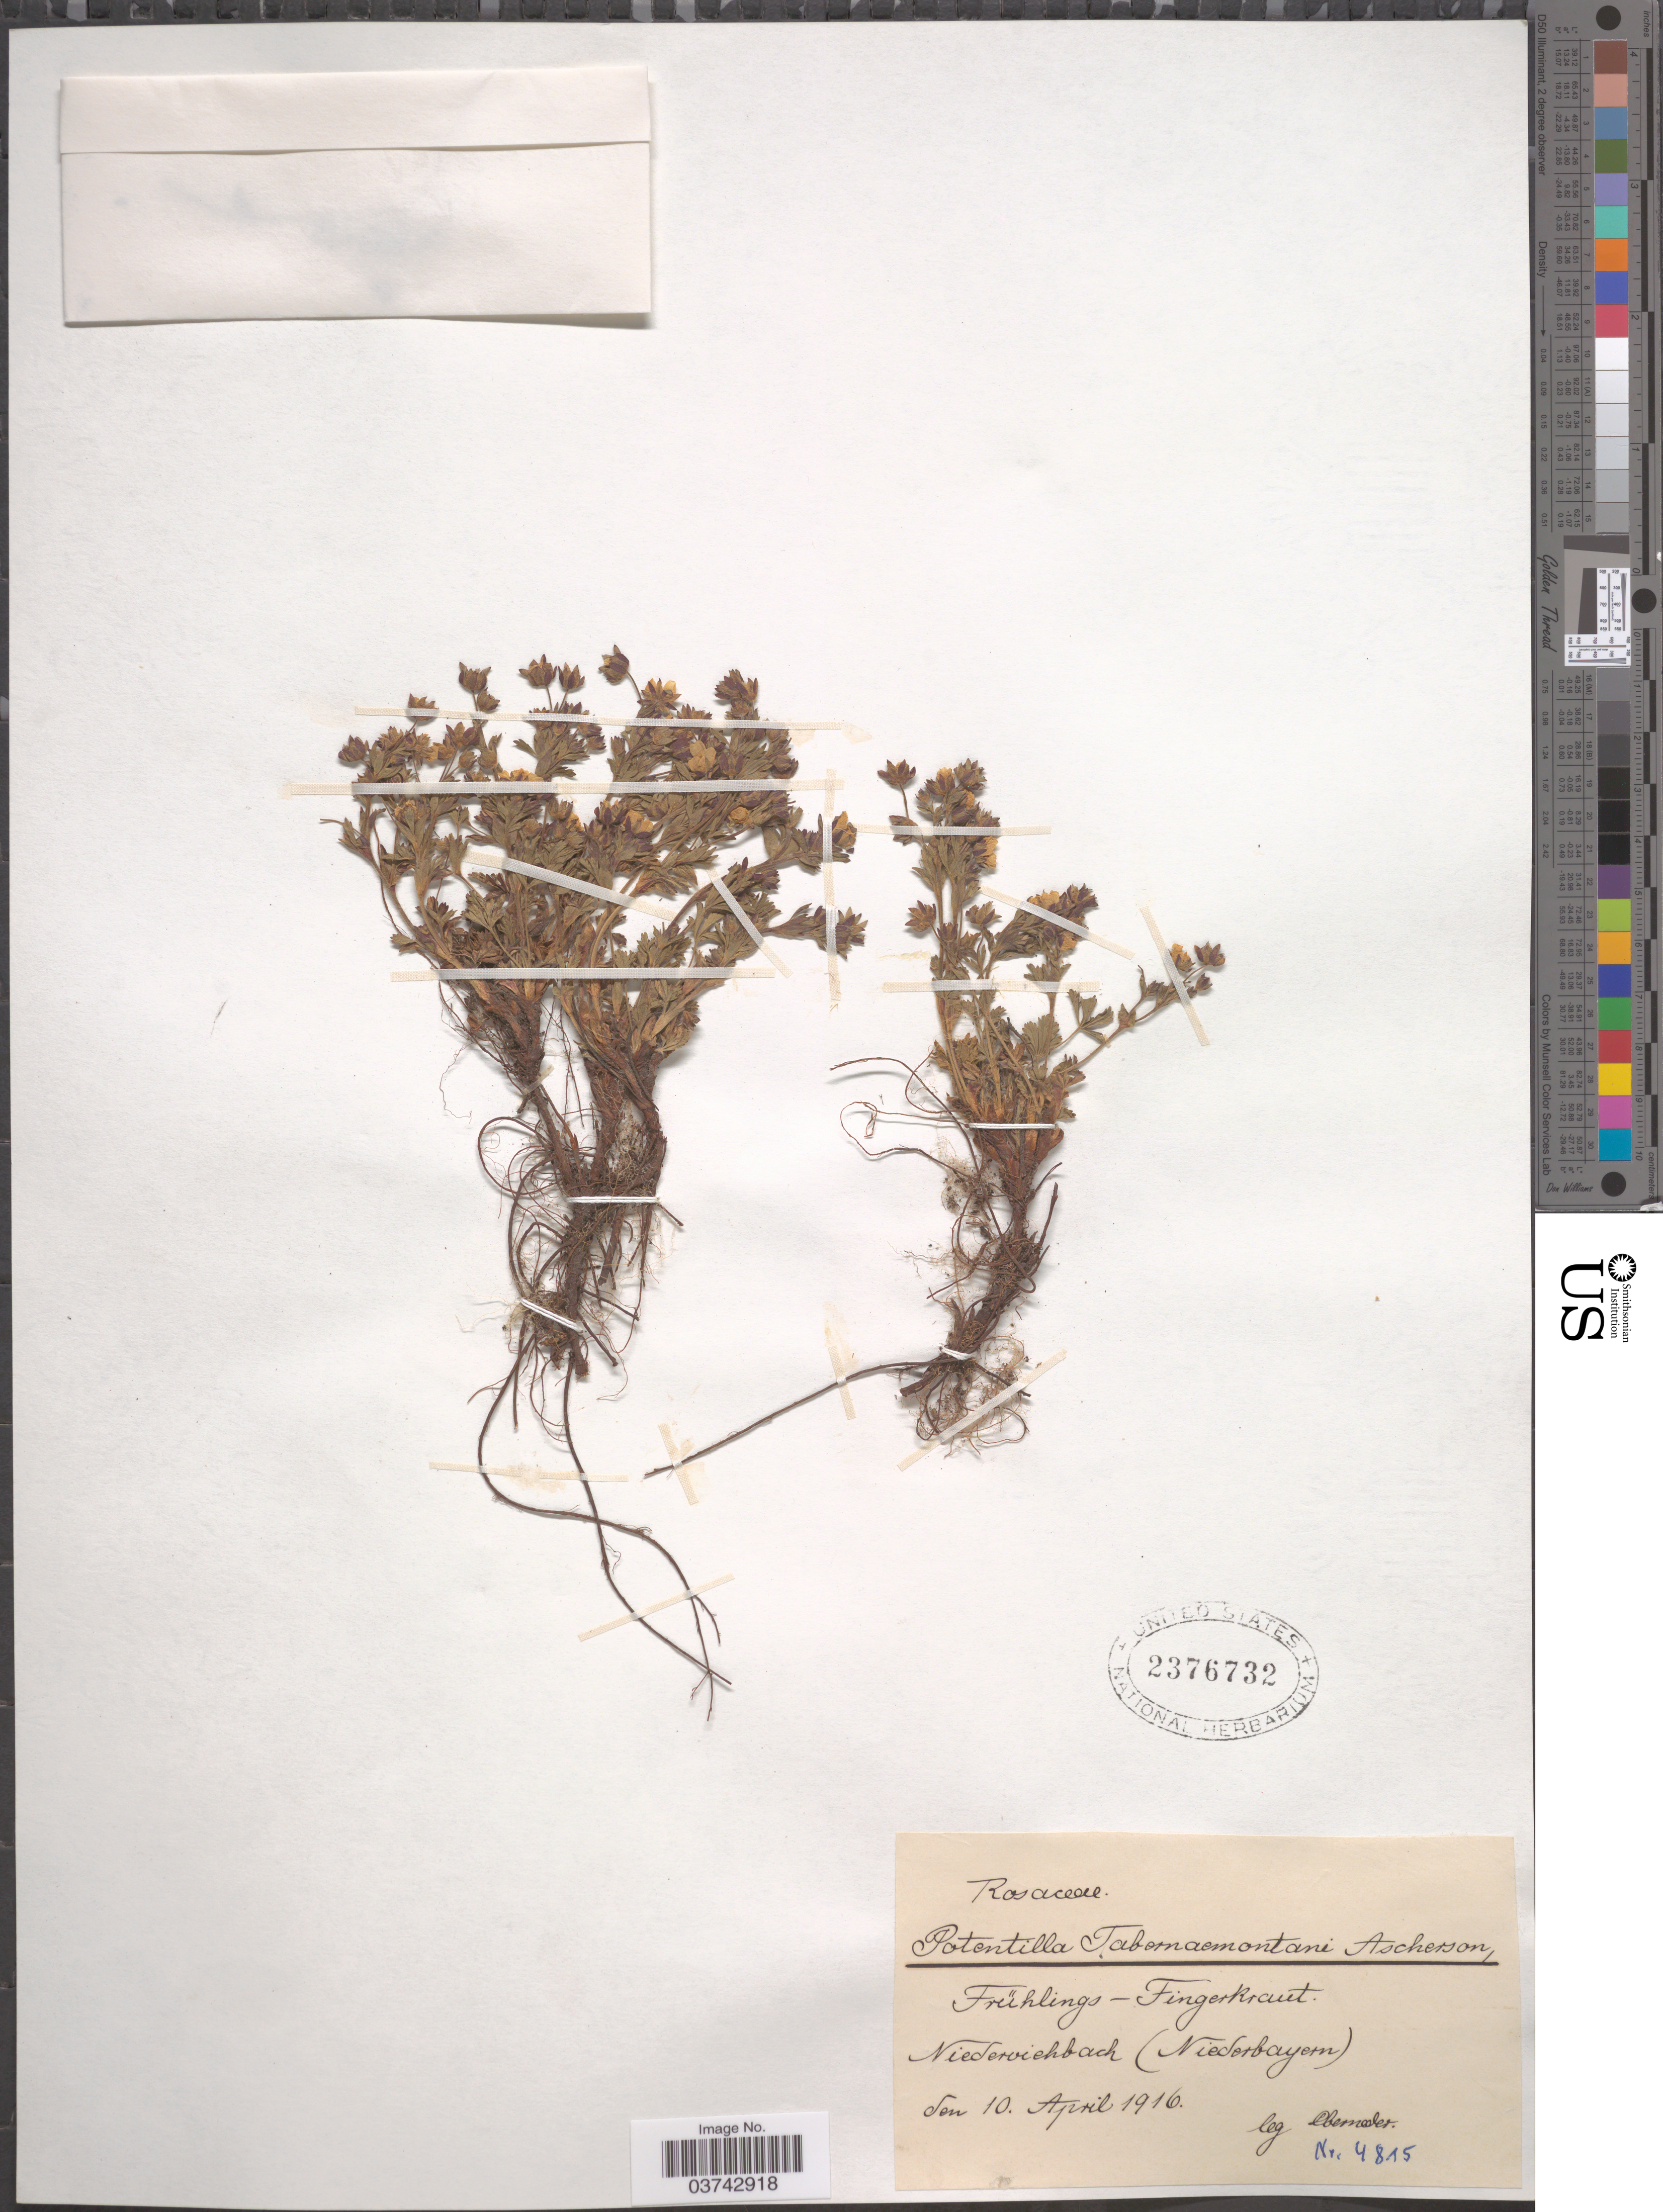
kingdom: Plantae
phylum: Tracheophyta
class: Magnoliopsida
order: Rosales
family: Rosaceae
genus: Potentilla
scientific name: Potentilla tabernaemontani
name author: Asch.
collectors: -. Oberneder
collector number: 4815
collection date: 1916-04-10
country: Germany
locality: Frühlings-Fingerkraut. Niedervichbach (Niederbayern).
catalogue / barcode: US 2376732